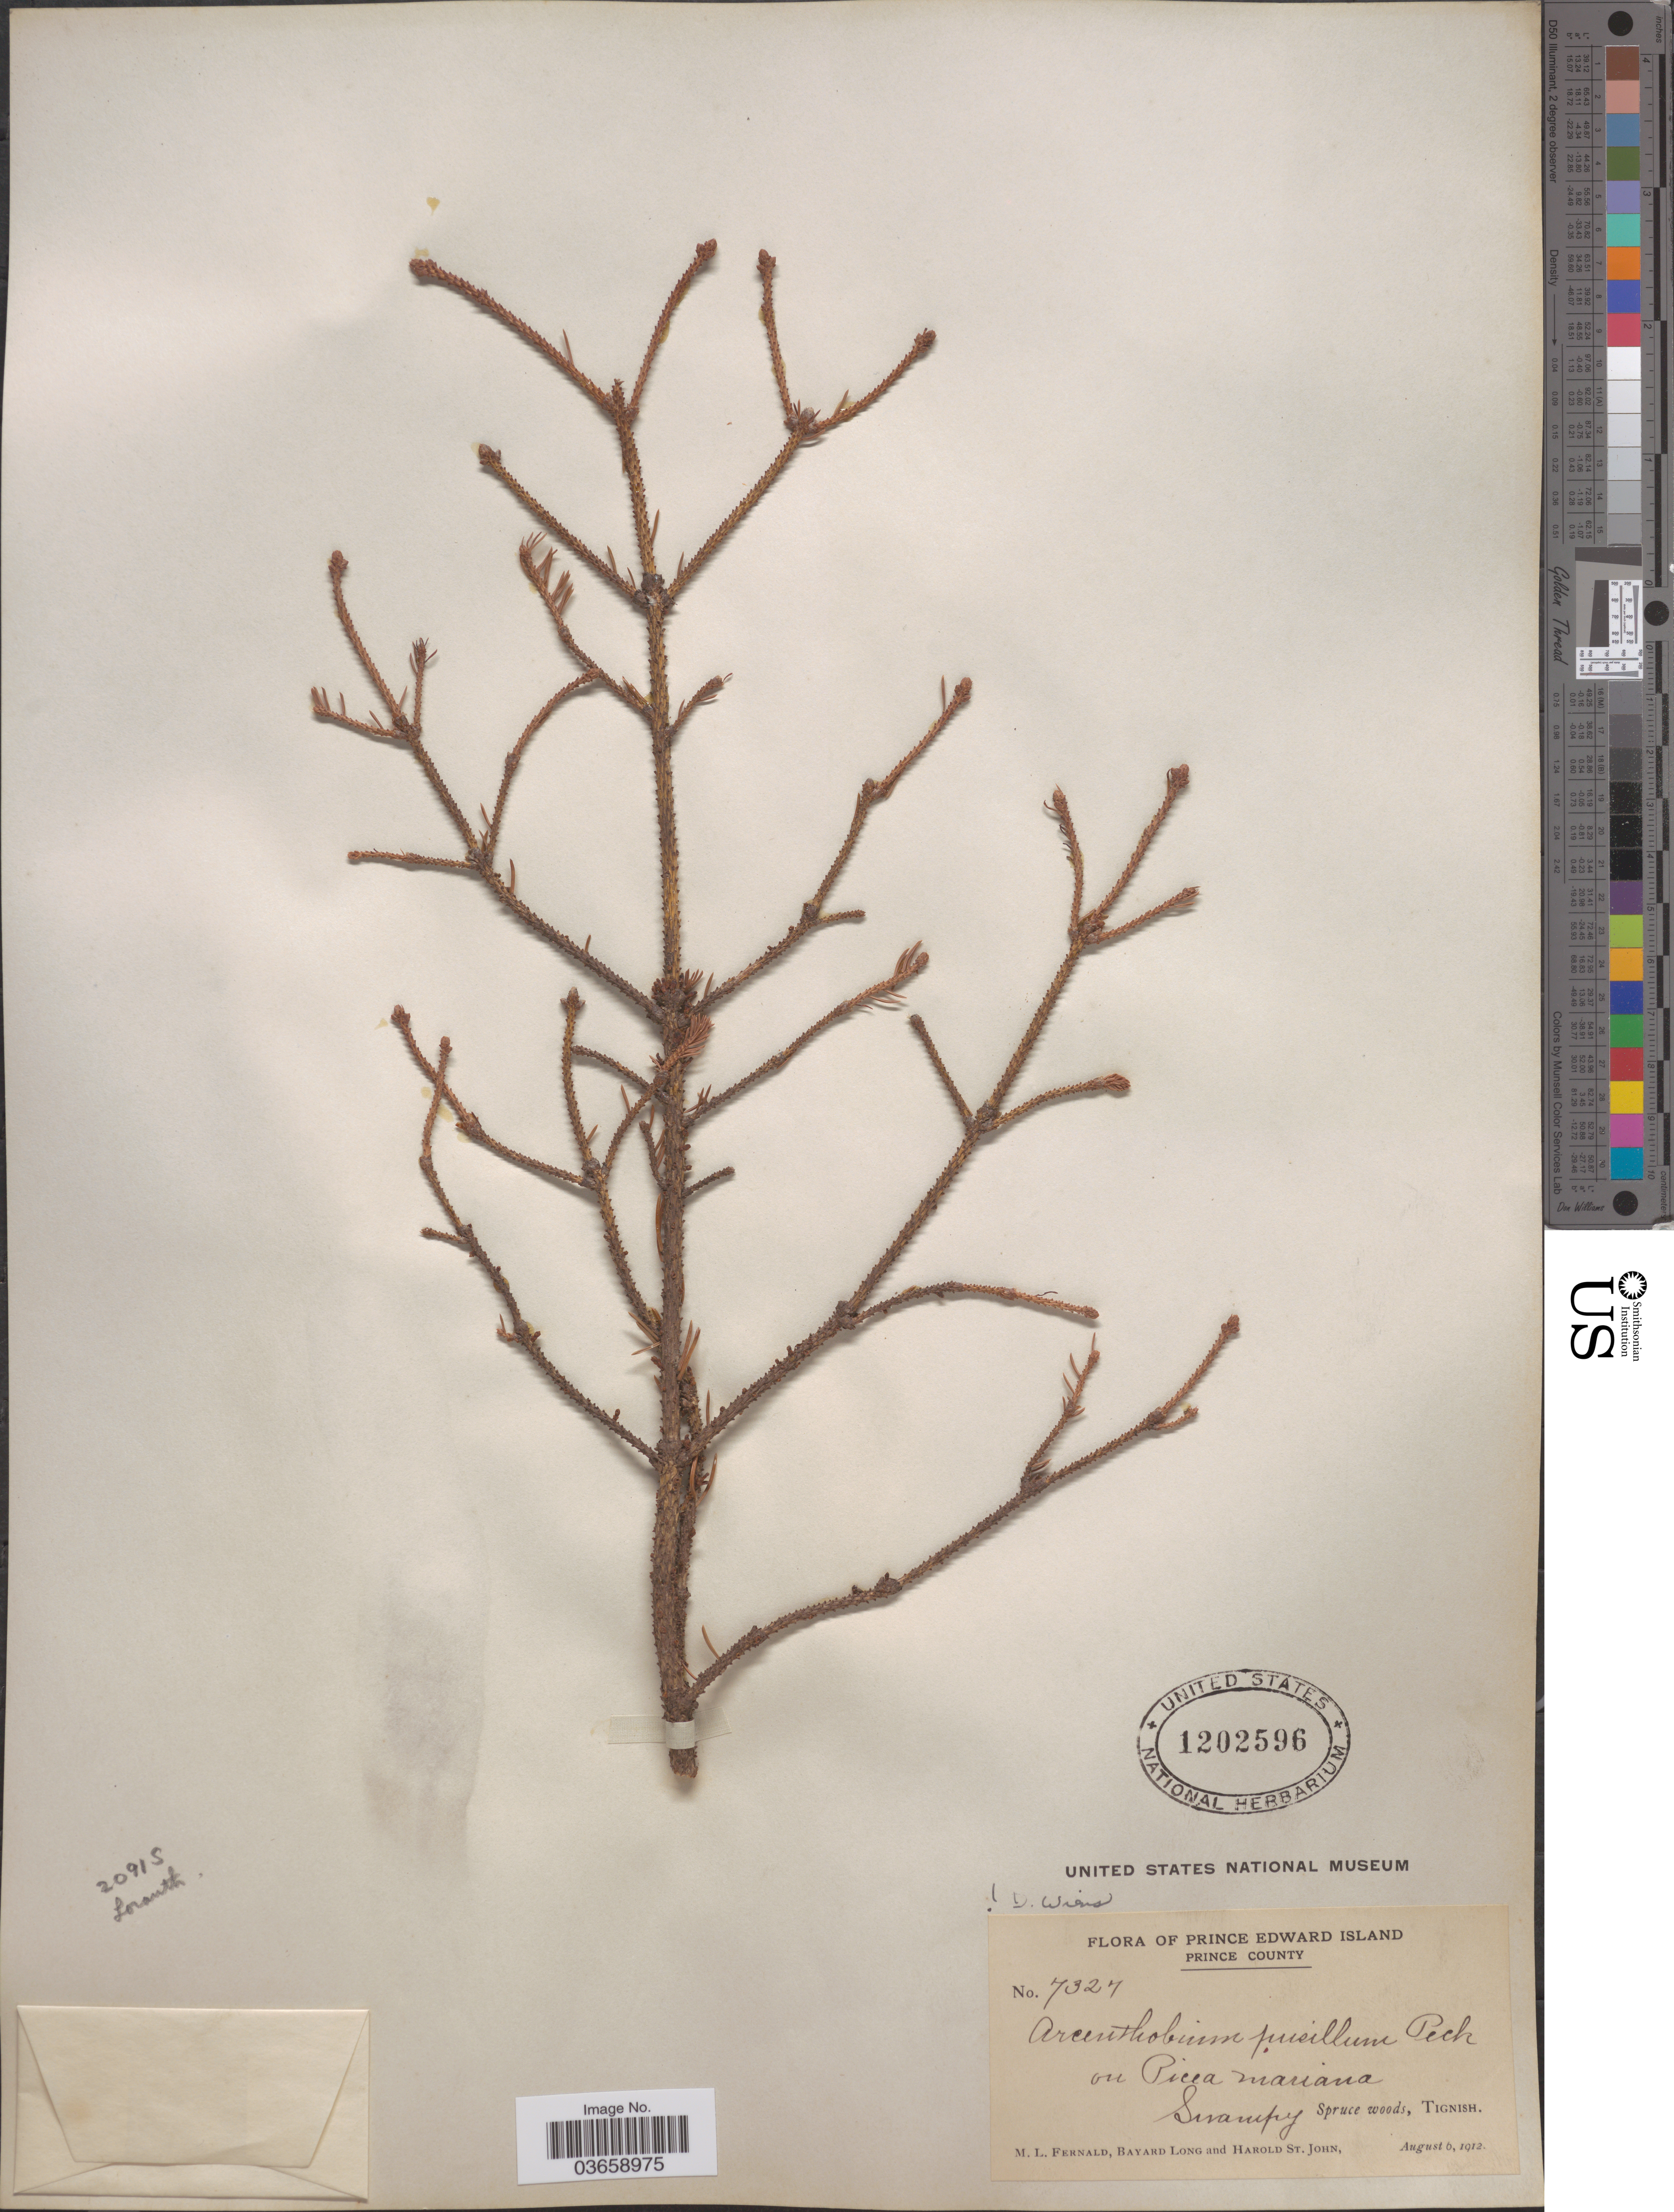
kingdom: Plantae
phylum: Tracheophyta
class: Magnoliopsida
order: Santalales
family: Viscaceae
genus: Arceuthobium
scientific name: Arceuthobium pusillum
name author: Peck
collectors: M. L. Fernald, B. Long & H. St. John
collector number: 7327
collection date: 1912-08-06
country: Canada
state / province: Prince Edward Island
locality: Prince County. Tignish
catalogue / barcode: US 1202596